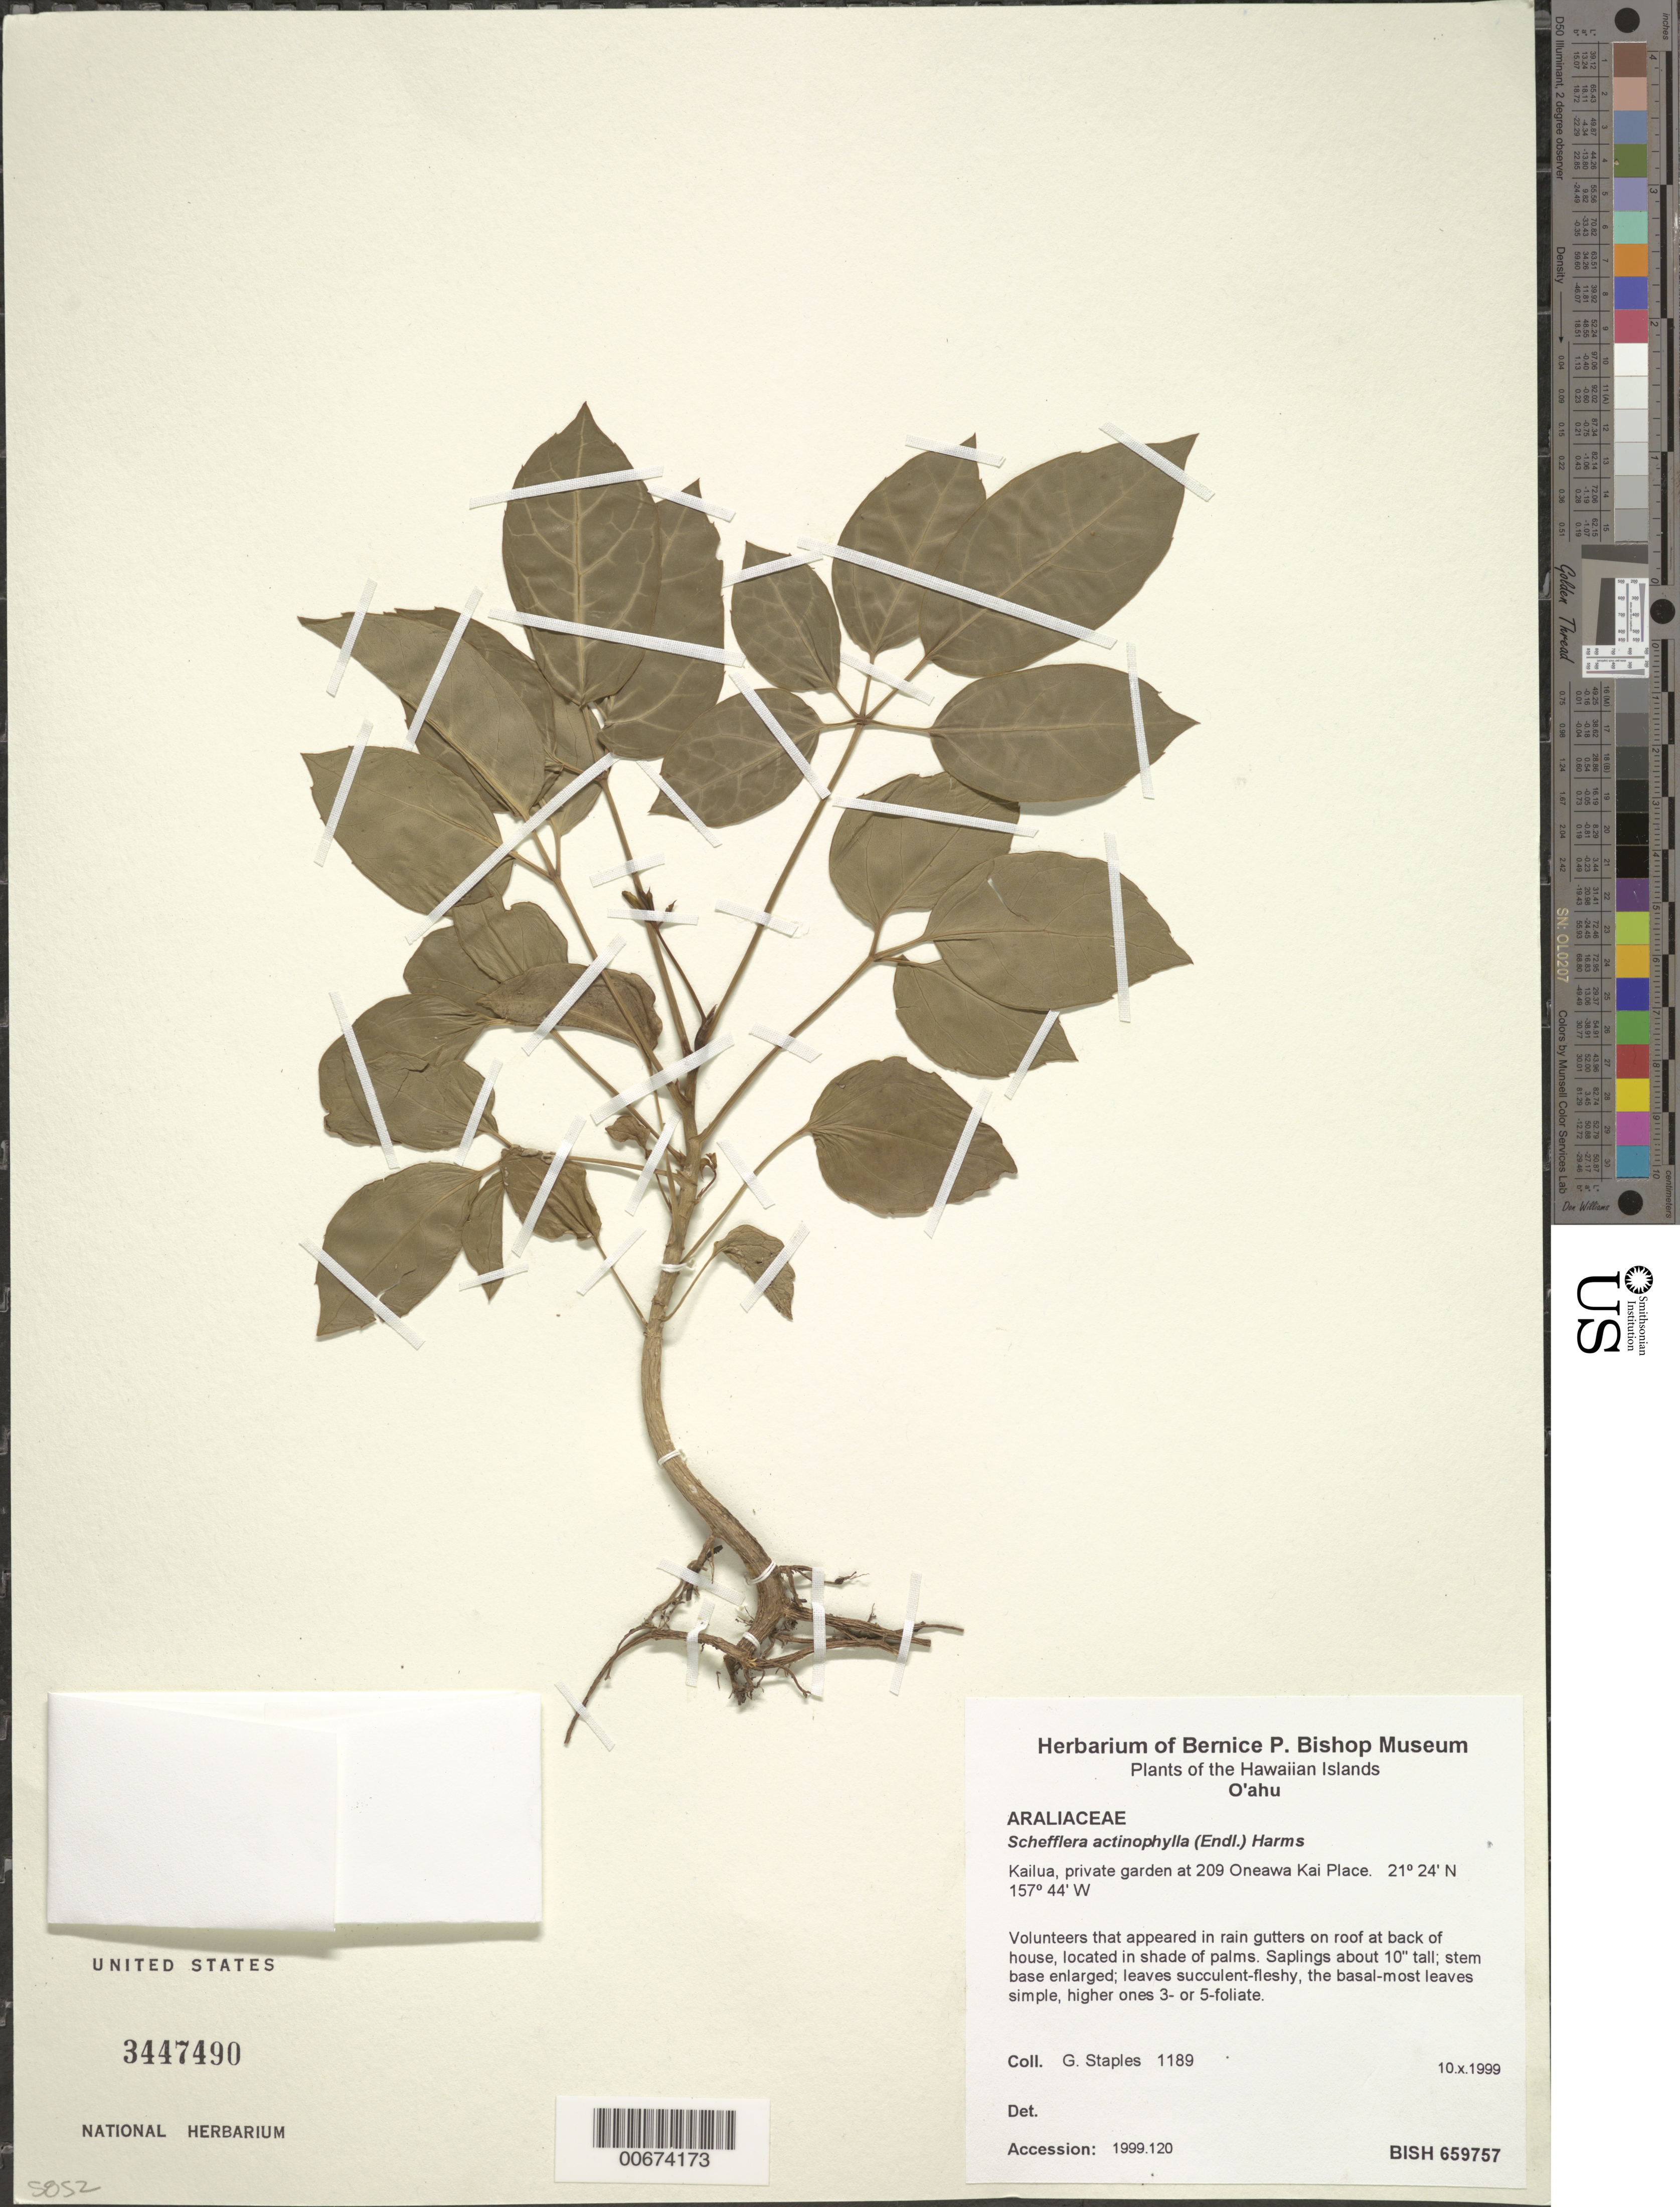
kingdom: Plantae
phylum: Tracheophyta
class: Magnoliopsida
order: Apiales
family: Araliaceae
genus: Heptapleurum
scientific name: Heptapleurum actinophyllum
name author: (Endl.) Lowry & G. M. Plunkett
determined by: Wagner, W. L., (BOT), Smithsonian Institution - National Museum of Natural History (UNITED STATES)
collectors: G. Staples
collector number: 1189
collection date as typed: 10 Oct 1999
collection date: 1999-10-10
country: United States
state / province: Hawaii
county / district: Hawaii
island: Hawaii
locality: Kailua, private garden at 209 Oneawa Kai Place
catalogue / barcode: US 3447490